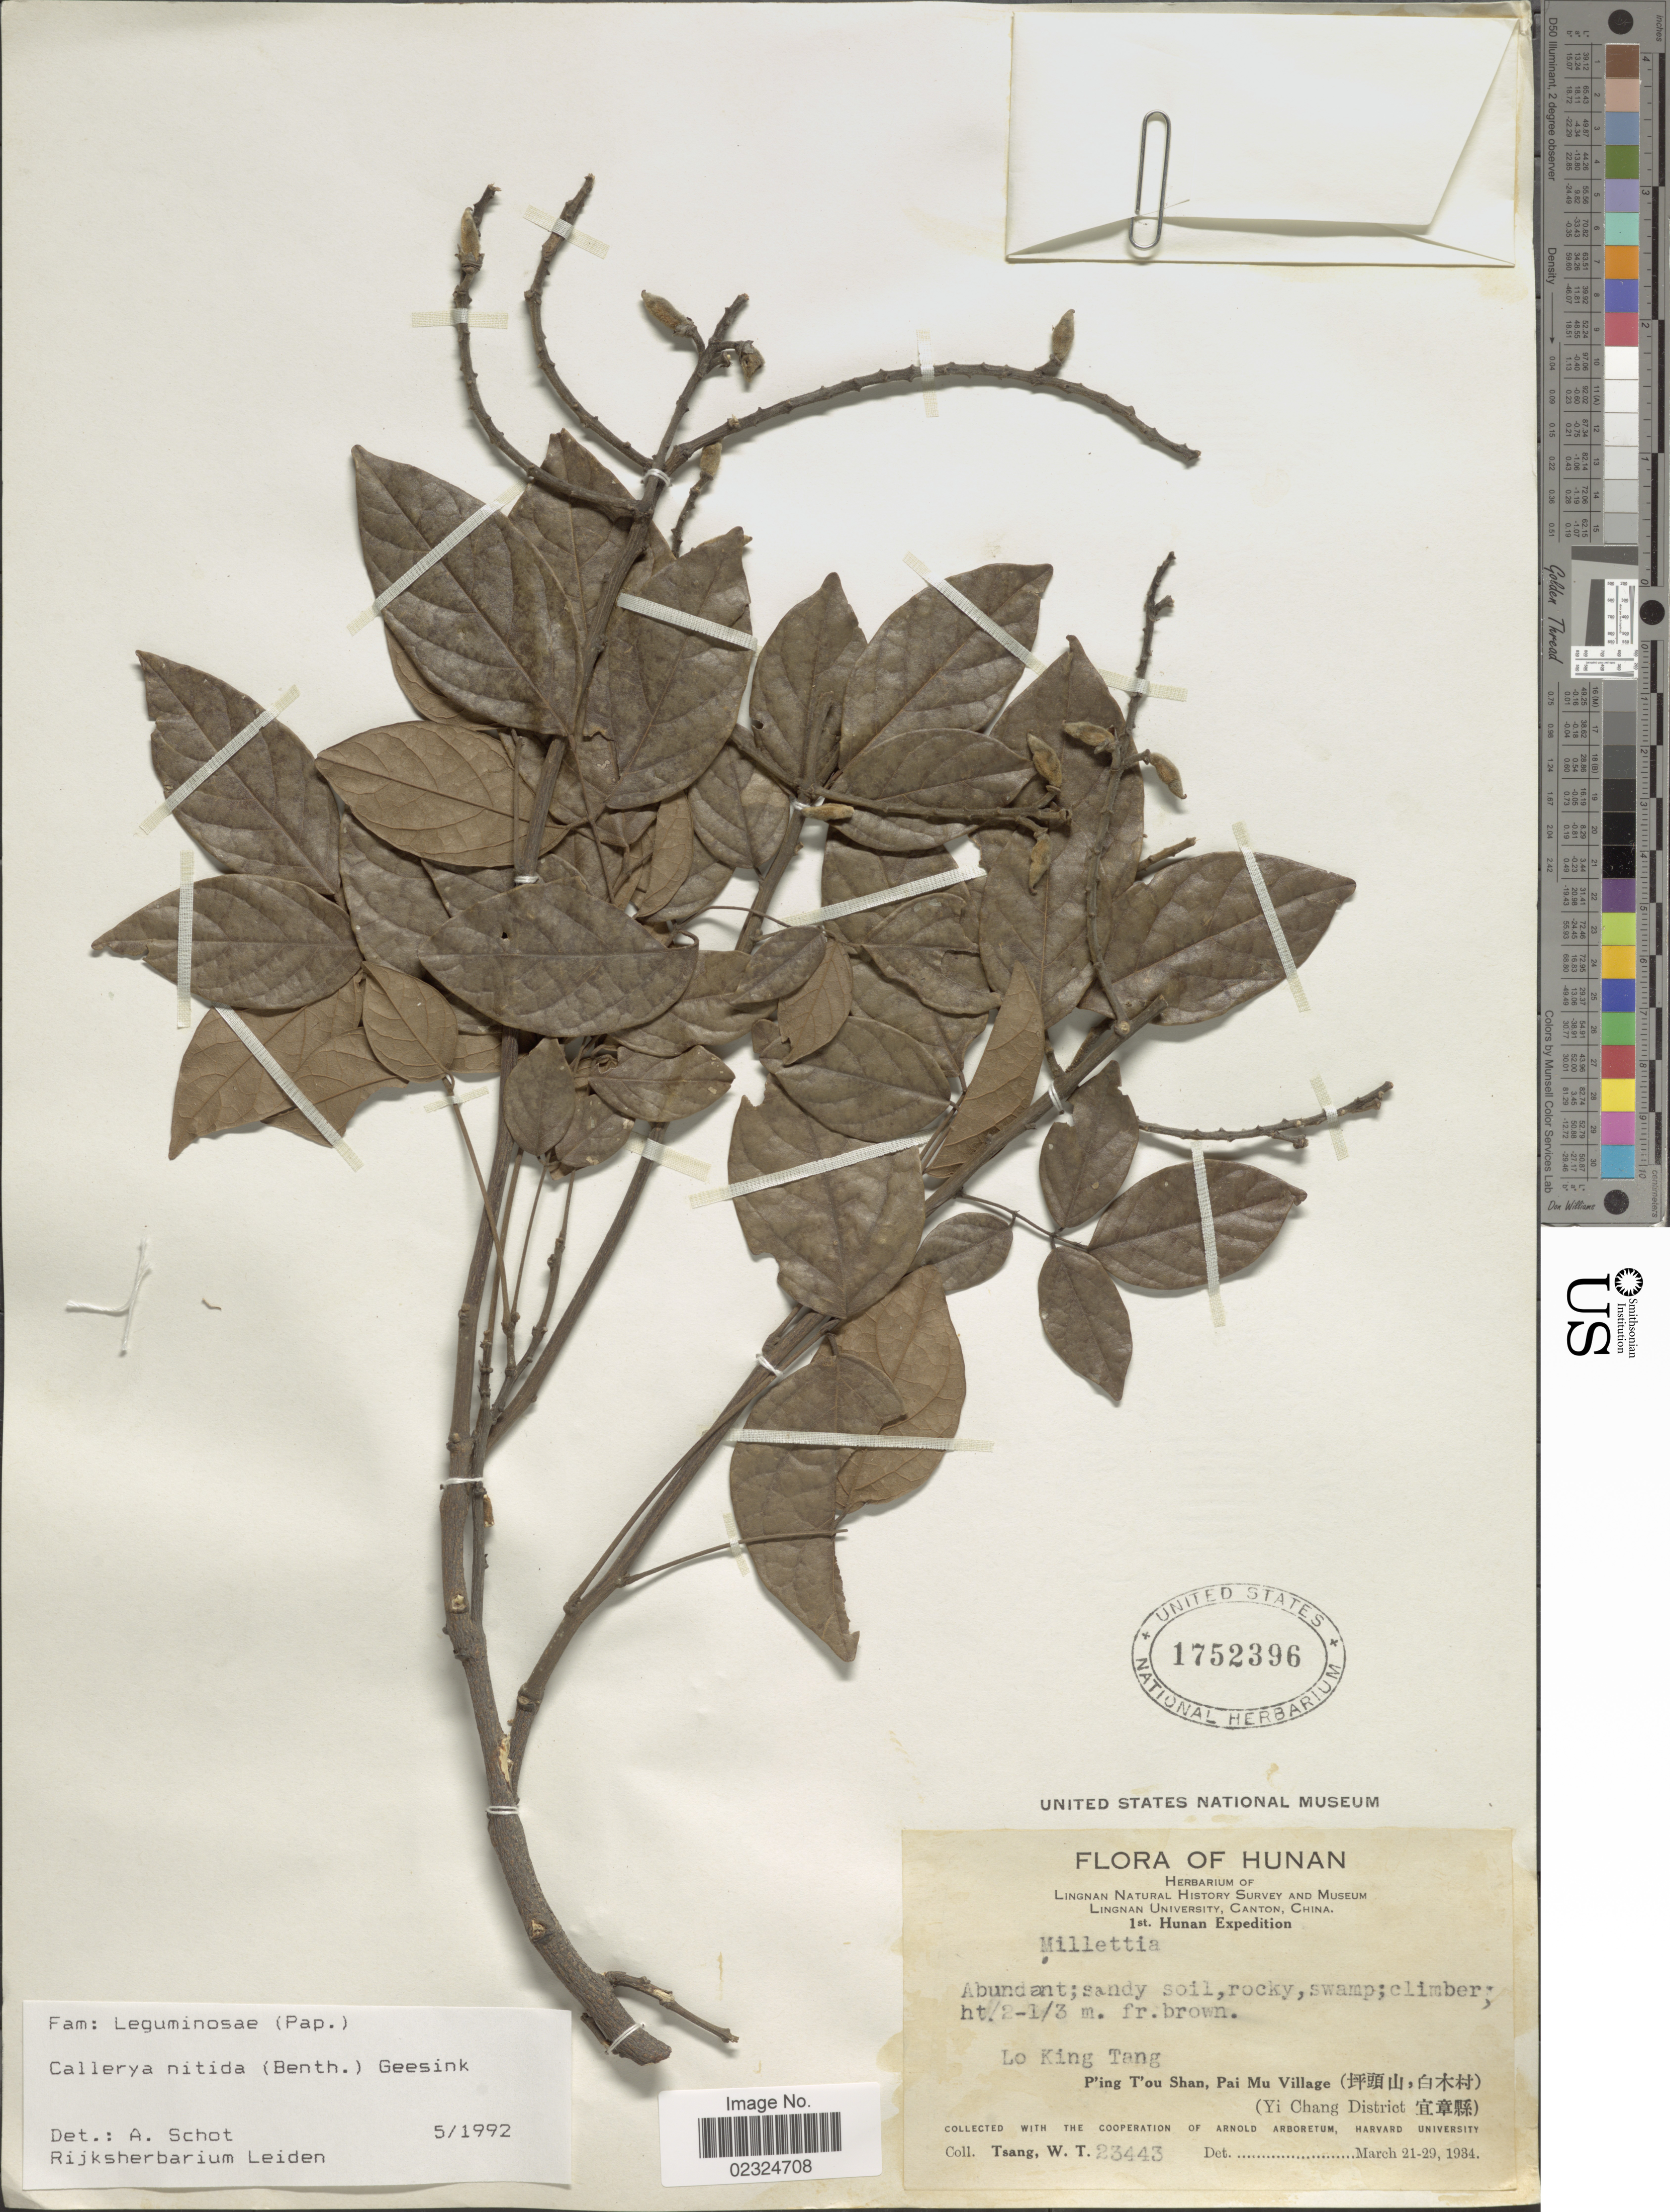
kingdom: Plantae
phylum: Tracheophyta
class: Magnoliopsida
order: Fabales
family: Fabaceae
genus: Callerya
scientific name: Callerya nitida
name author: (Benth.) R. Geesink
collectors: W. T. Tsang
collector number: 23443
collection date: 1934-03-21/1934-03-29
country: China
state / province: Hunan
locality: Lo King Tang, P'ing T'ou Shan, Pai Mu Village. (Yi Chang District)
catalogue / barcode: US 1752396